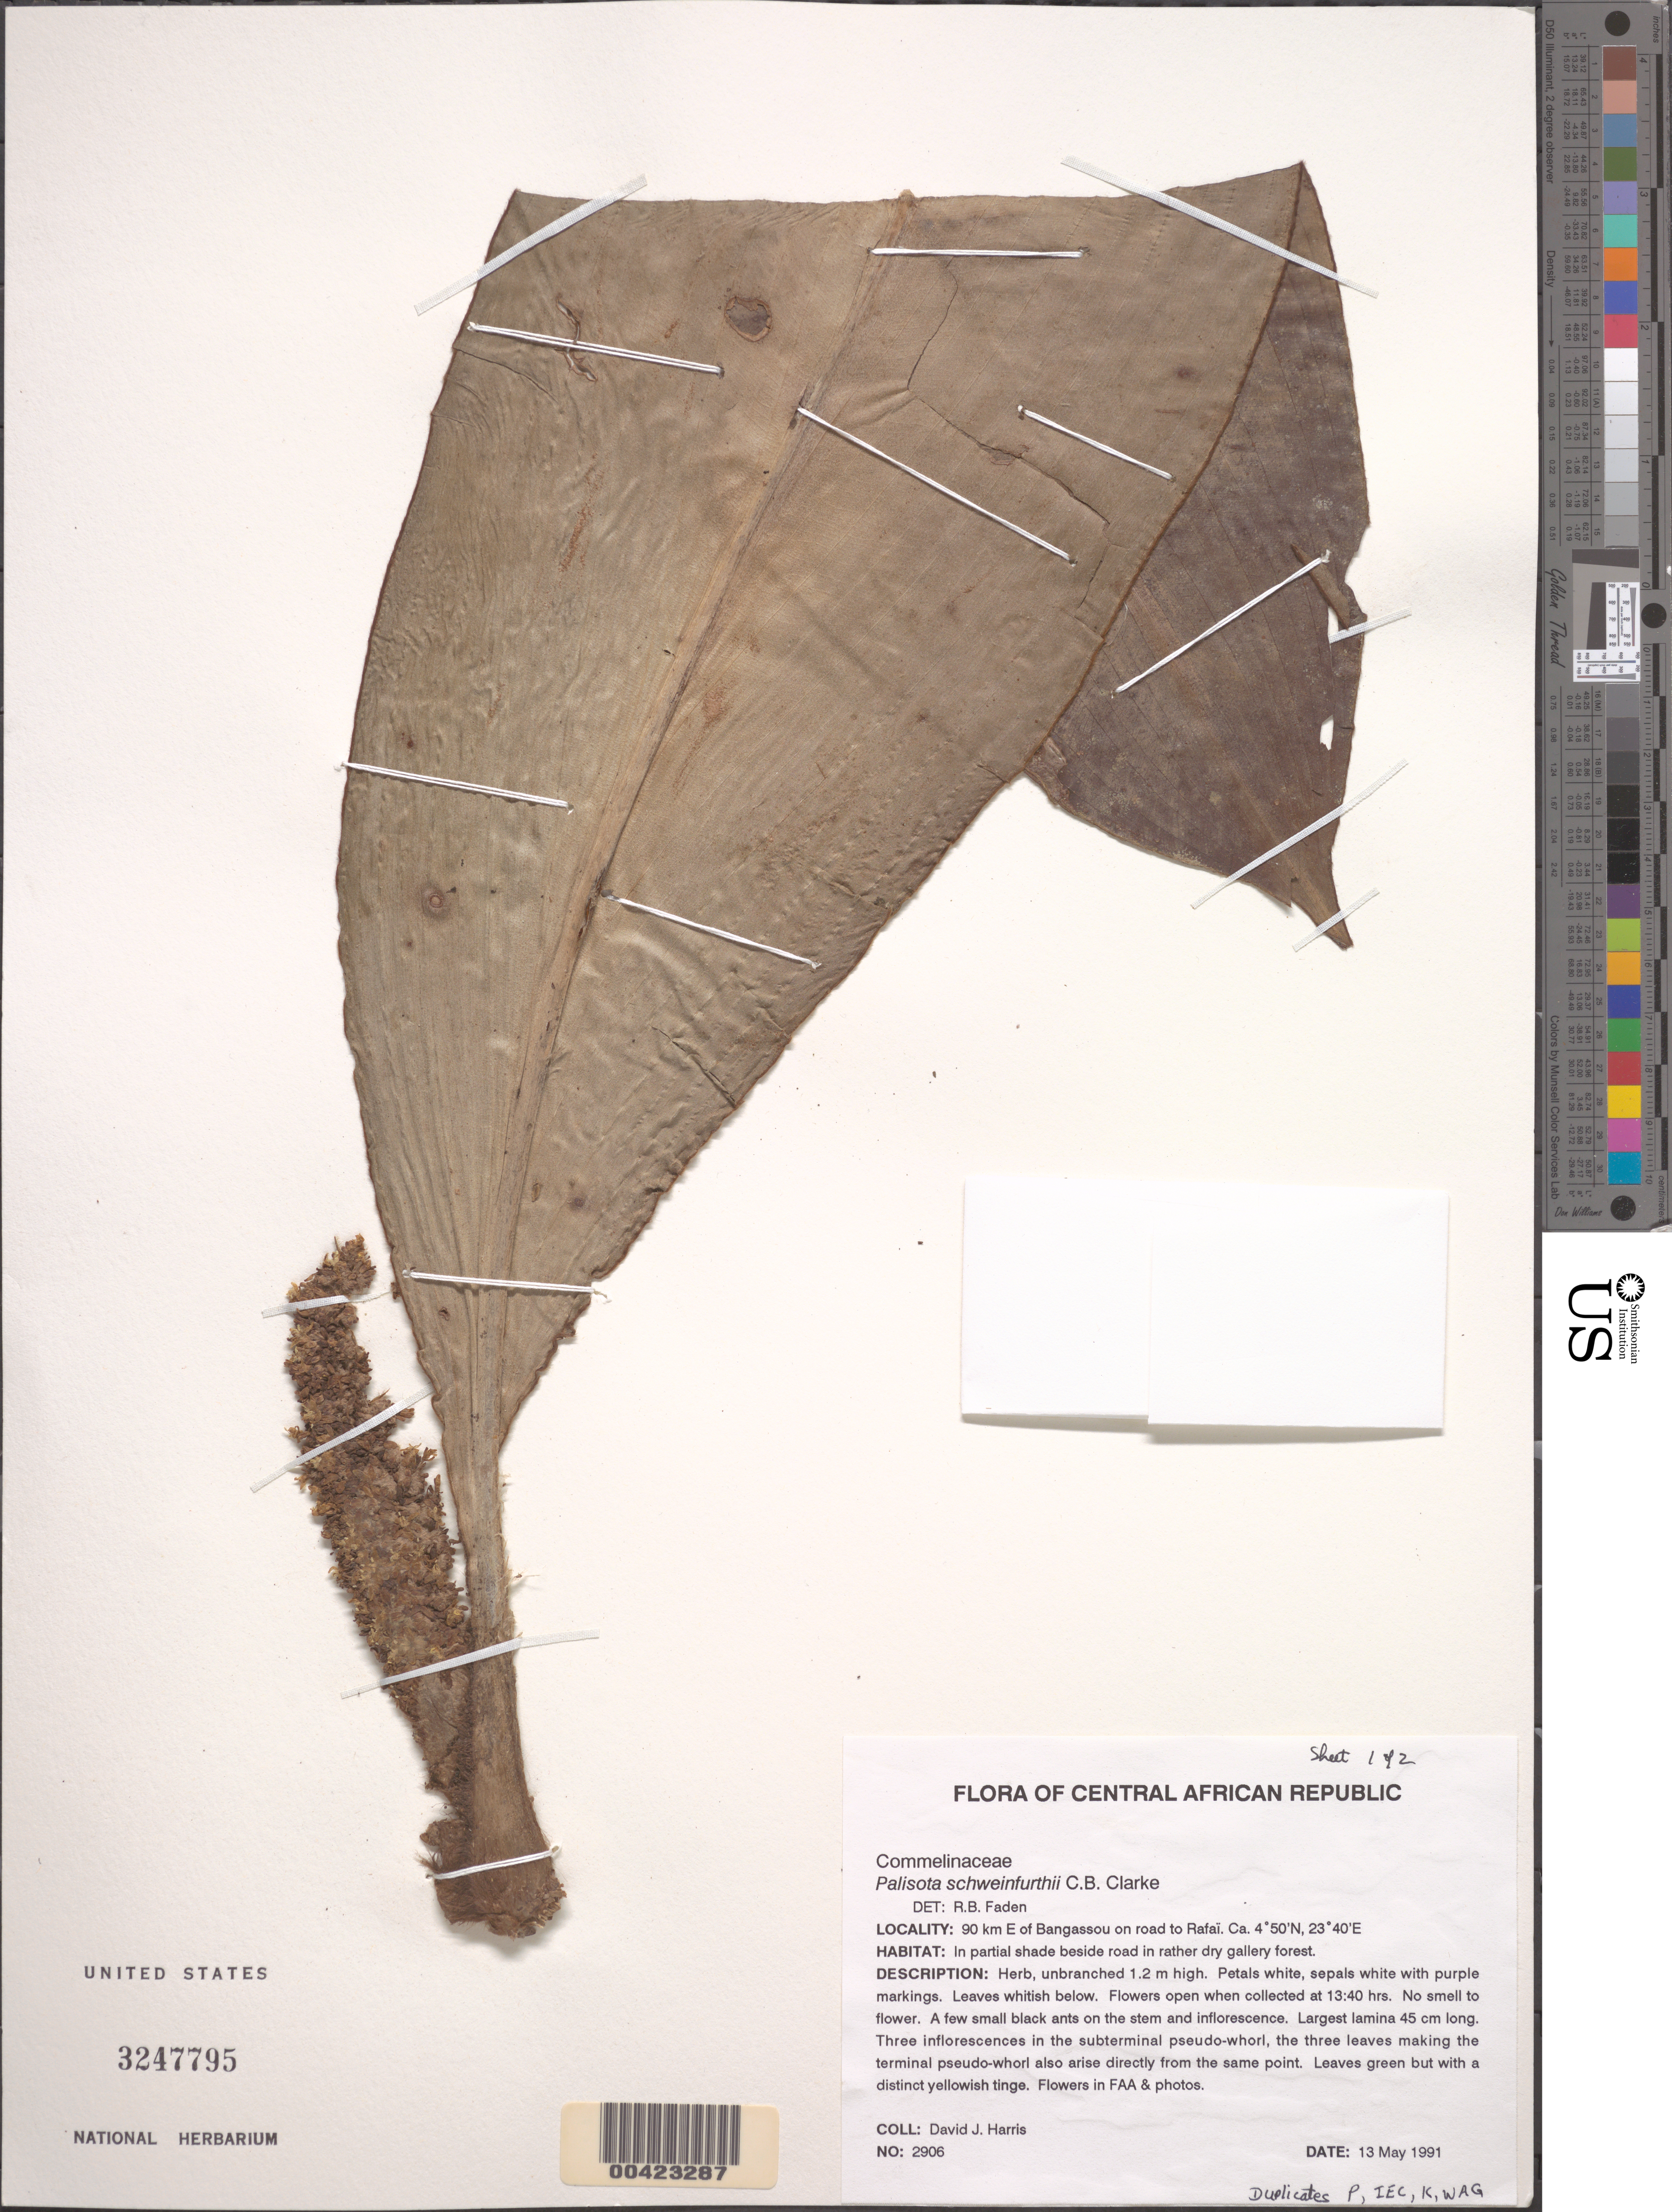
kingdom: Plantae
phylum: Tracheophyta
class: Liliopsida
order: Commelinales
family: Commelinaceae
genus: Palisota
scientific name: Palisota schweinfurthii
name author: C.B. Clarke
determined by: Faden, Robert B., (US), Smithsonian Institution - National Museum of Natural History (UNITED STATES)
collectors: D. J. Harris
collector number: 2906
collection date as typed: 13 May 1991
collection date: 1991-05-13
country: Central African Republic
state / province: Mbomou/ Sangha-Mbaere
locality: E of Bayanga on road to Rafai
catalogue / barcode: US 3247795